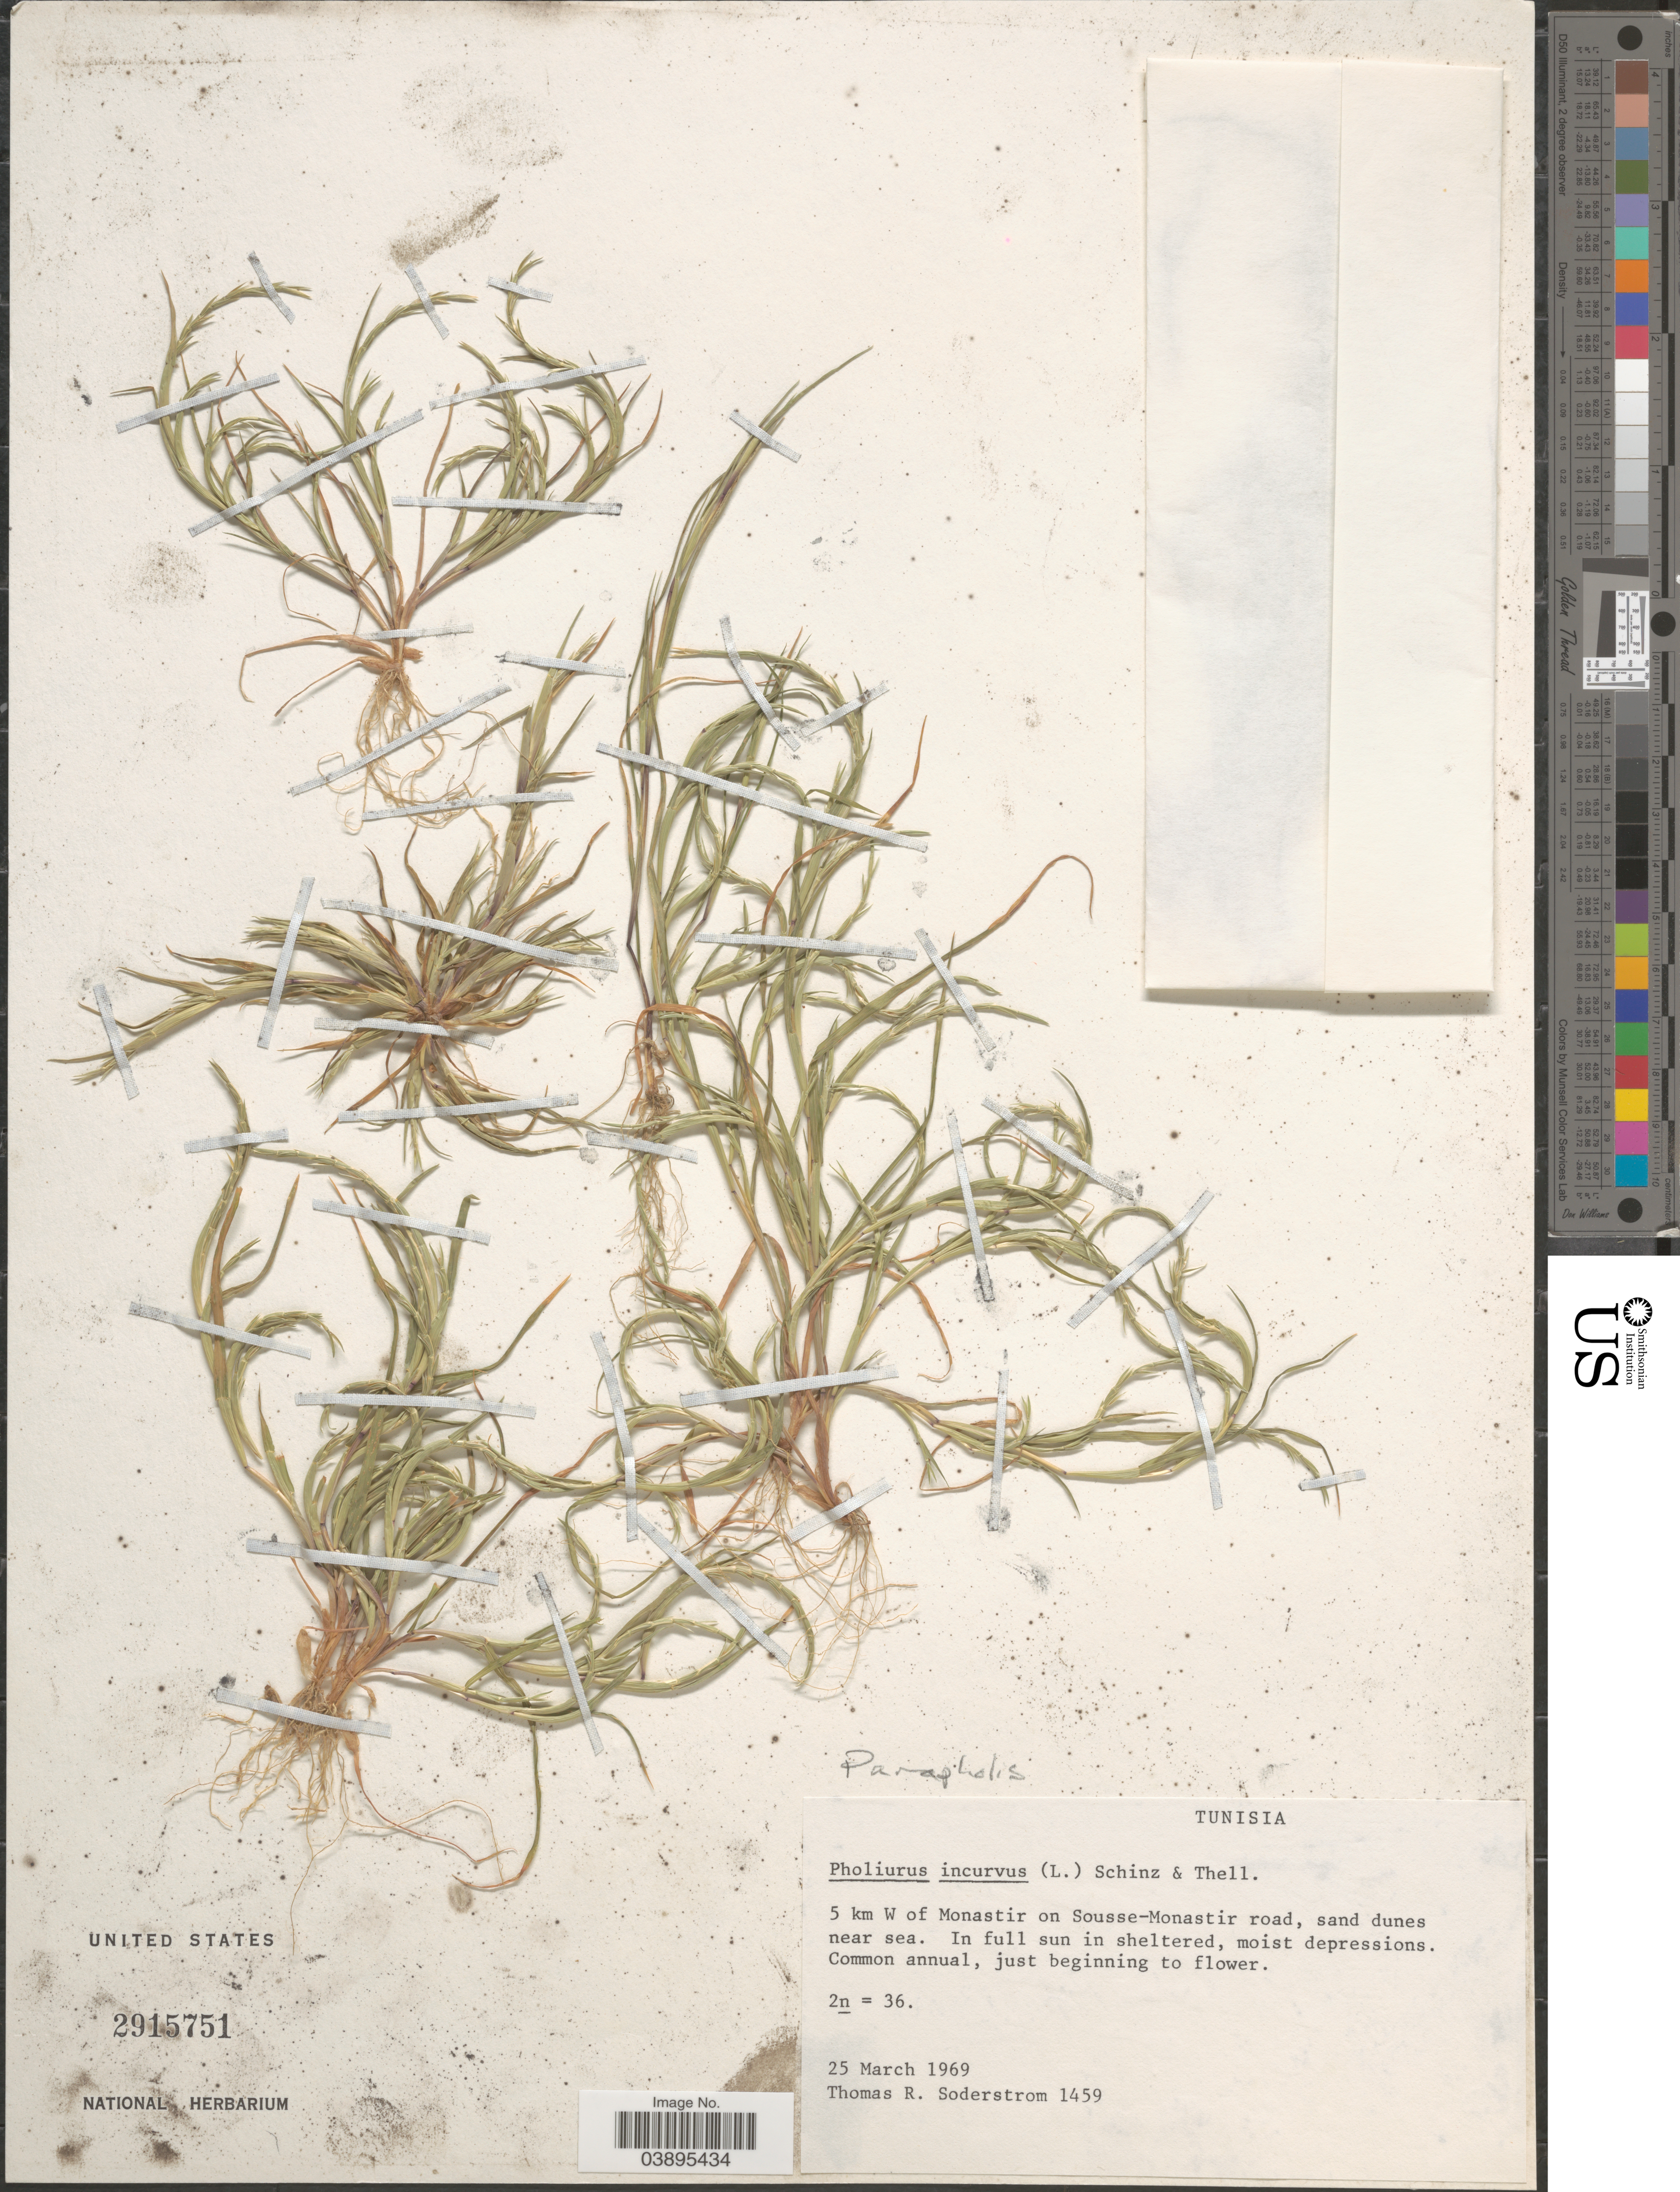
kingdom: Plantae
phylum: Tracheophyta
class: Liliopsida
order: Poales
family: Poaceae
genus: Parapholis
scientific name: Parapholis incurva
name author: (L.) C.E. Hubb.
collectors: T. R. Soderstrom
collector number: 1459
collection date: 1969-03-25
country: Tunisia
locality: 5 km W of Monastir on Sousse-Monastir road.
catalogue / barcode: US 2915751